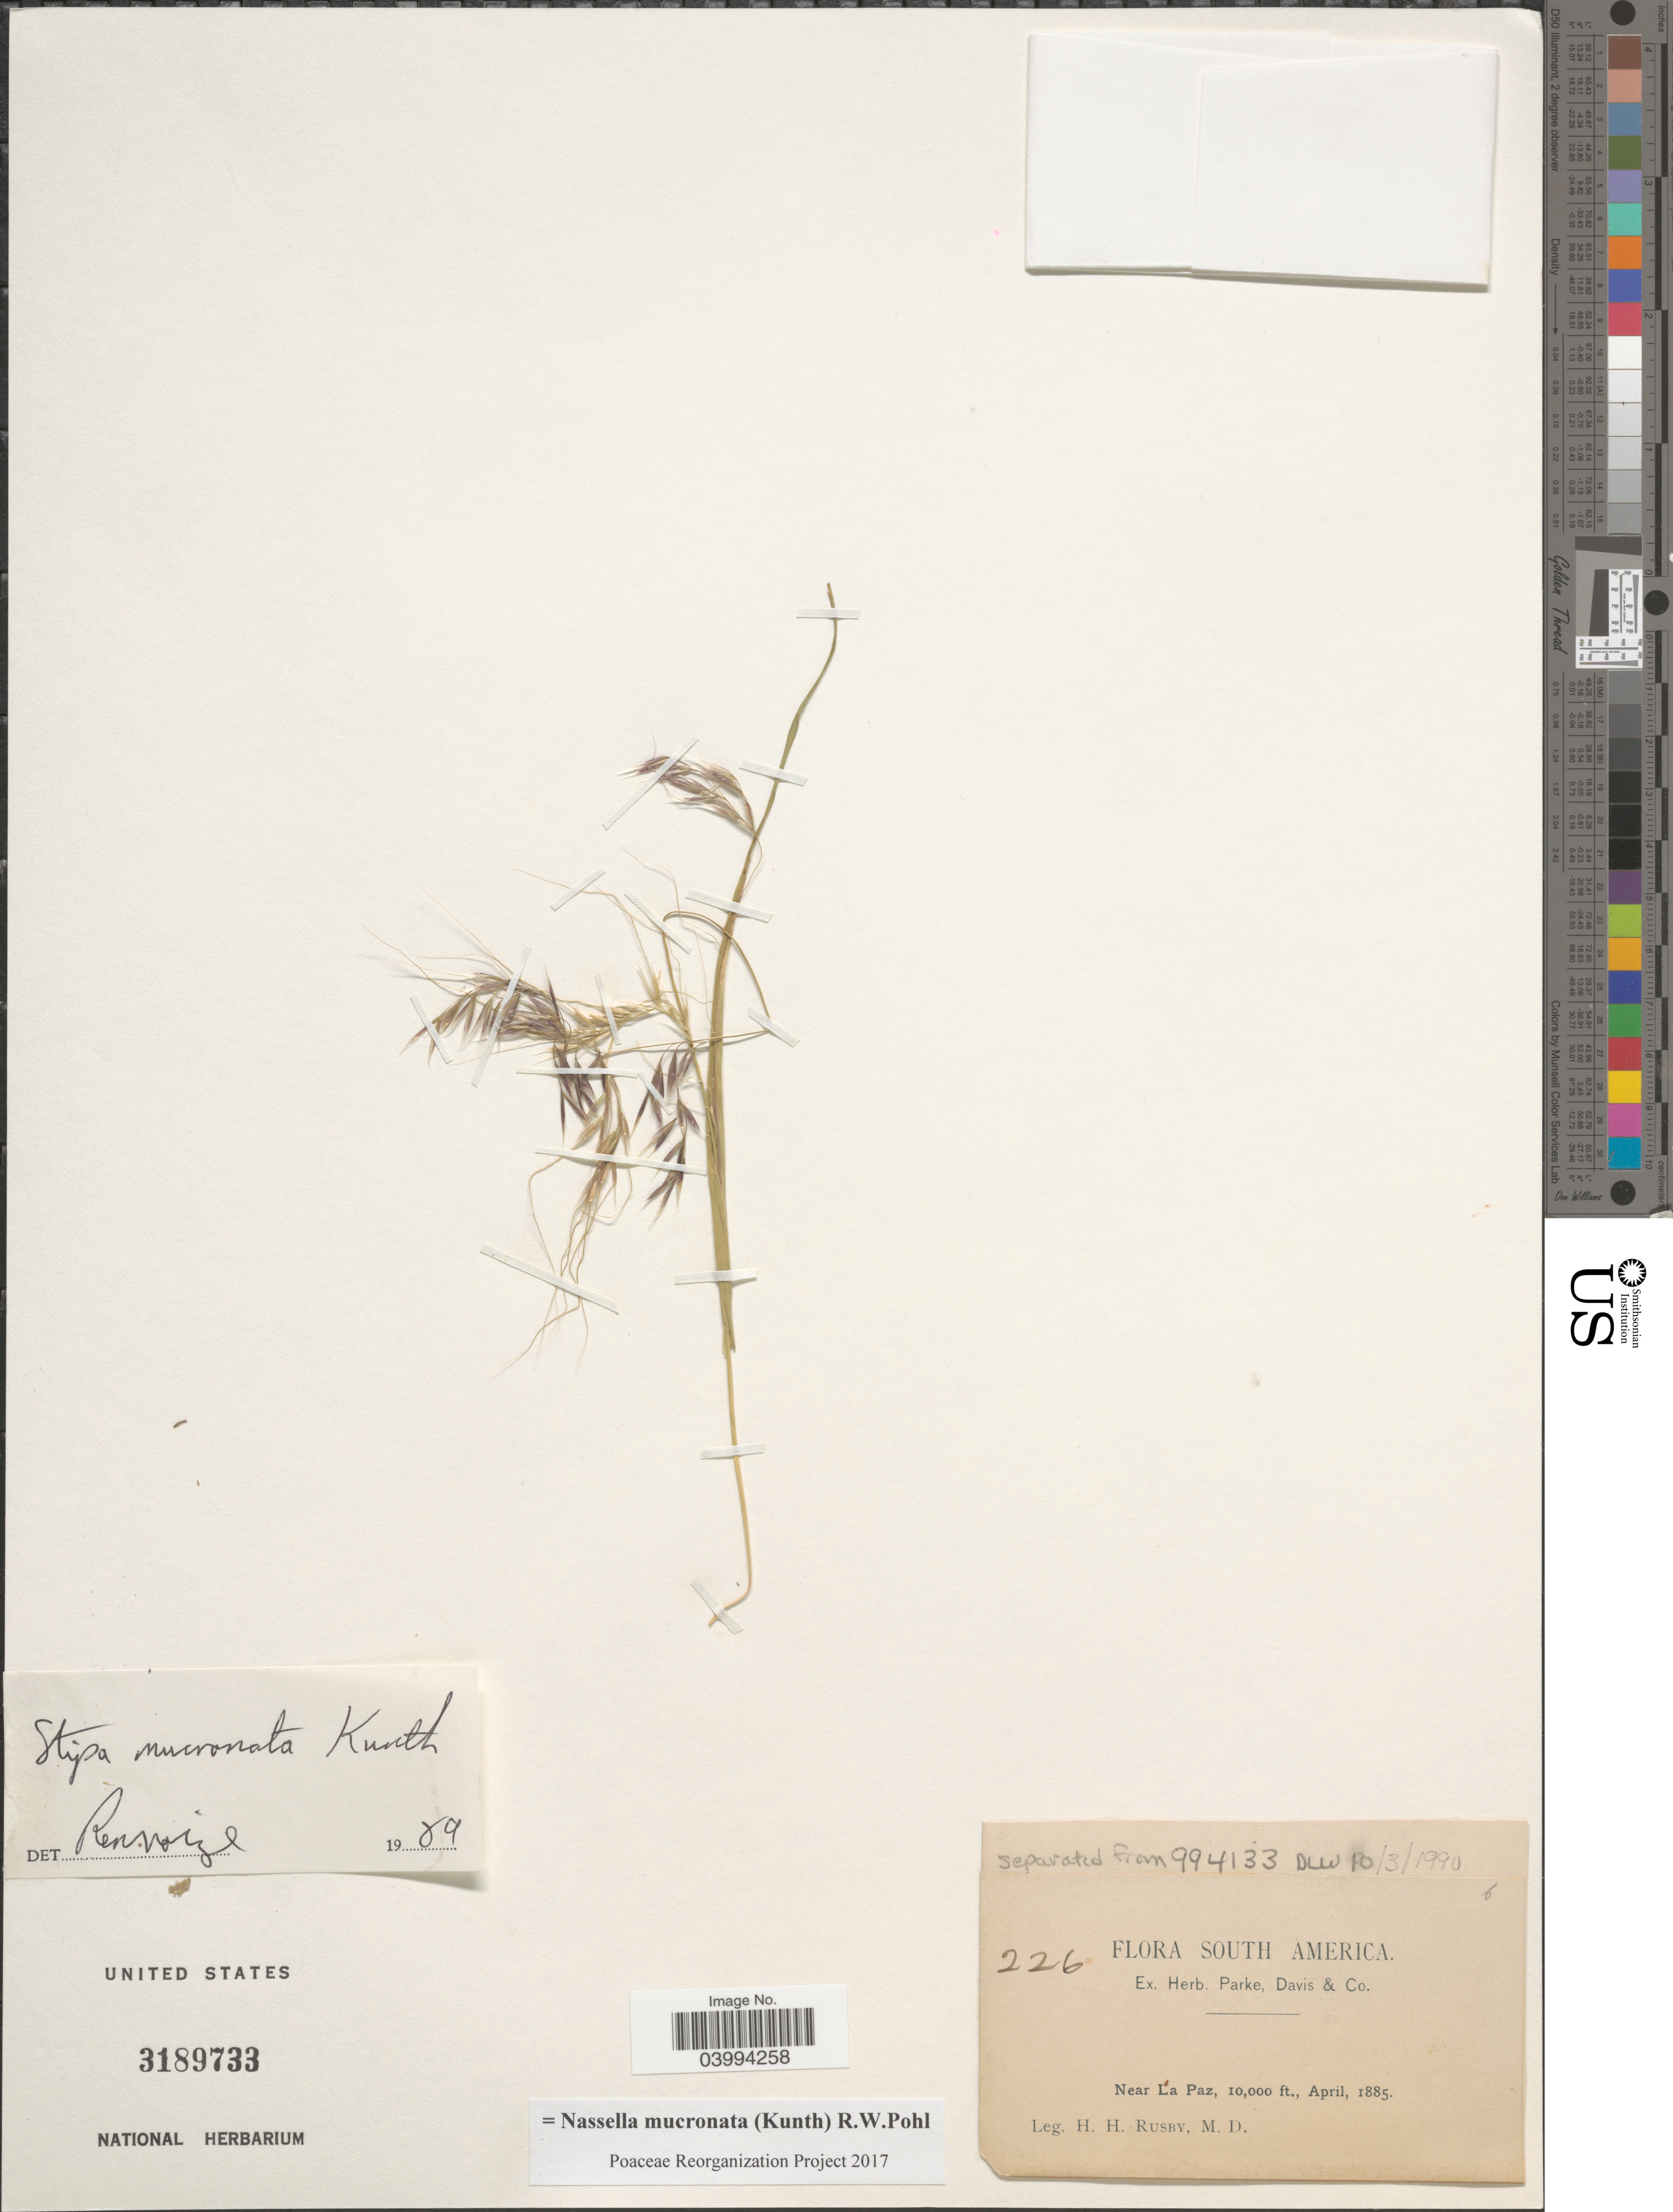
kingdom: Plantae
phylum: Tracheophyta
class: Liliopsida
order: Poales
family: Poaceae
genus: Nassella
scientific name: Nassella mucronata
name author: (Kunth) R.W. Pohl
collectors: H. H. Rusby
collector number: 226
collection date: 1885-04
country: Bolivia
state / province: La Paz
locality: Near La Paz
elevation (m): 3048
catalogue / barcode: US 3189733